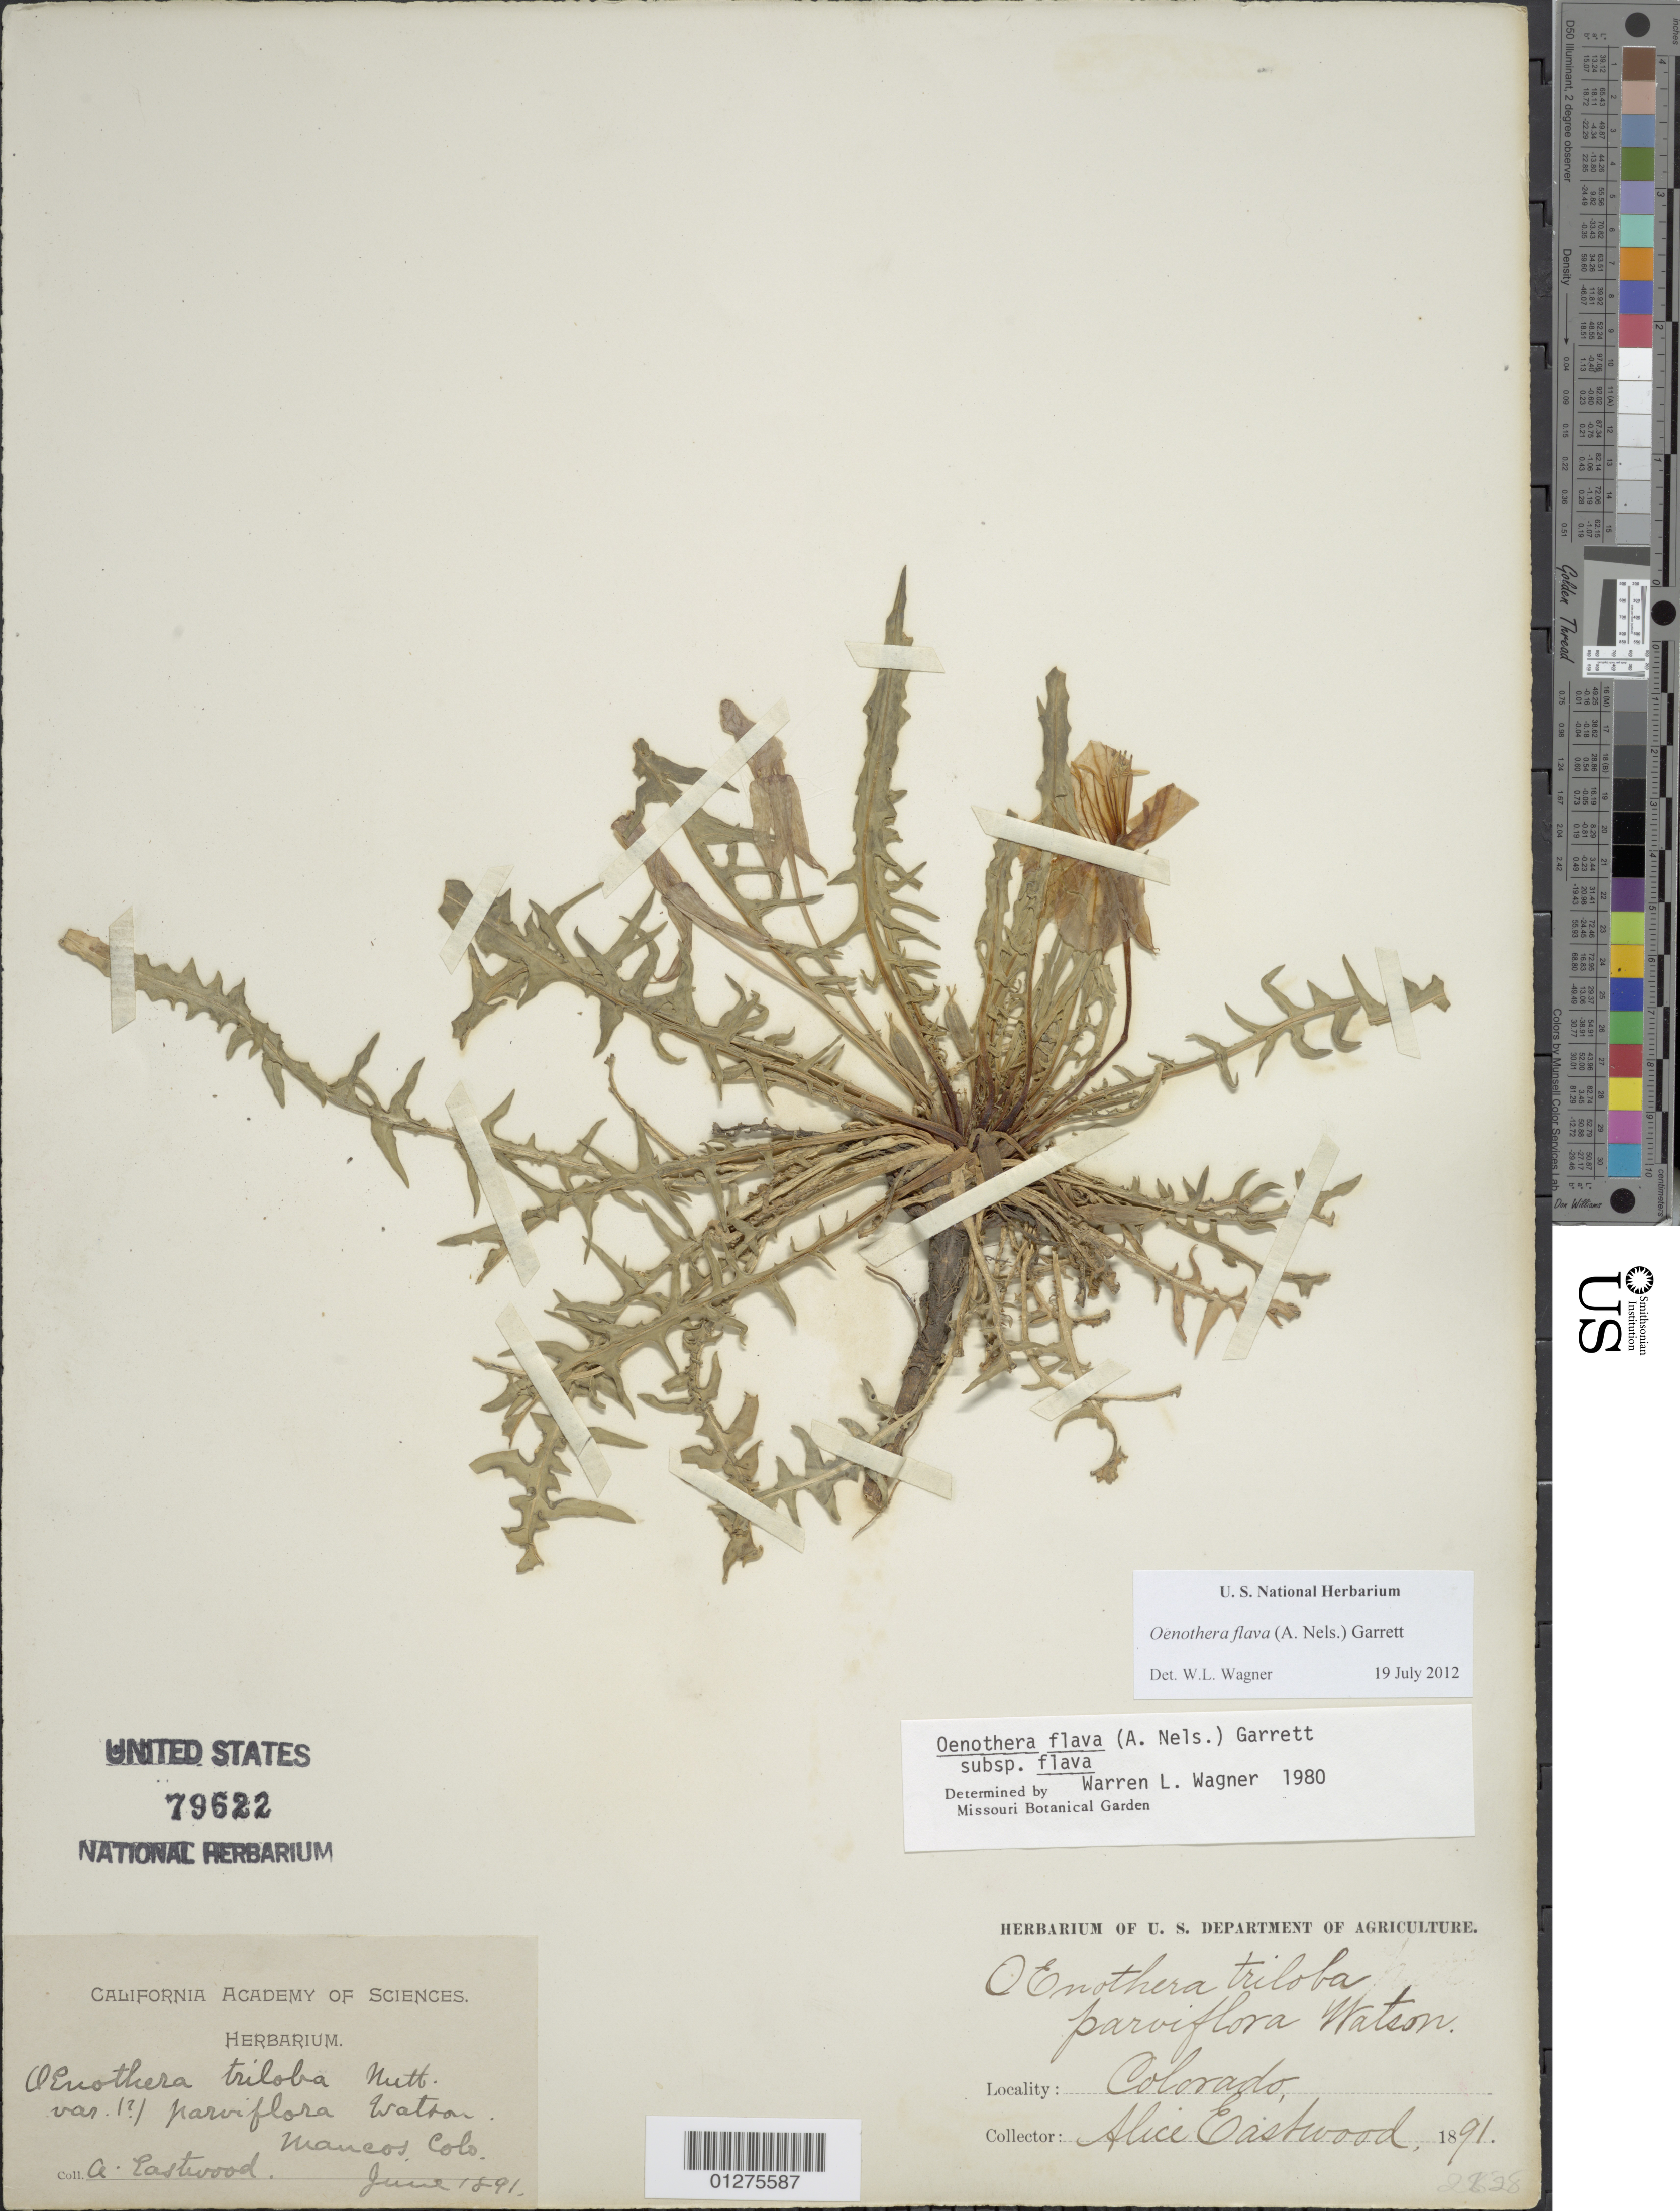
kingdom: Plantae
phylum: Tracheophyta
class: Magnoliopsida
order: Myrtales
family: Onagraceae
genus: Oenothera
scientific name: Oenothera flava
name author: (A. Nelson) Garrett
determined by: Wagner, W. L., (BOT), Smithsonian Institution - National Museum of Natural History (UNITED STATES)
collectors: A. Eastwood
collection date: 1891-06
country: United States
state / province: Colorado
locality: Mancos.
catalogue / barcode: US 79622